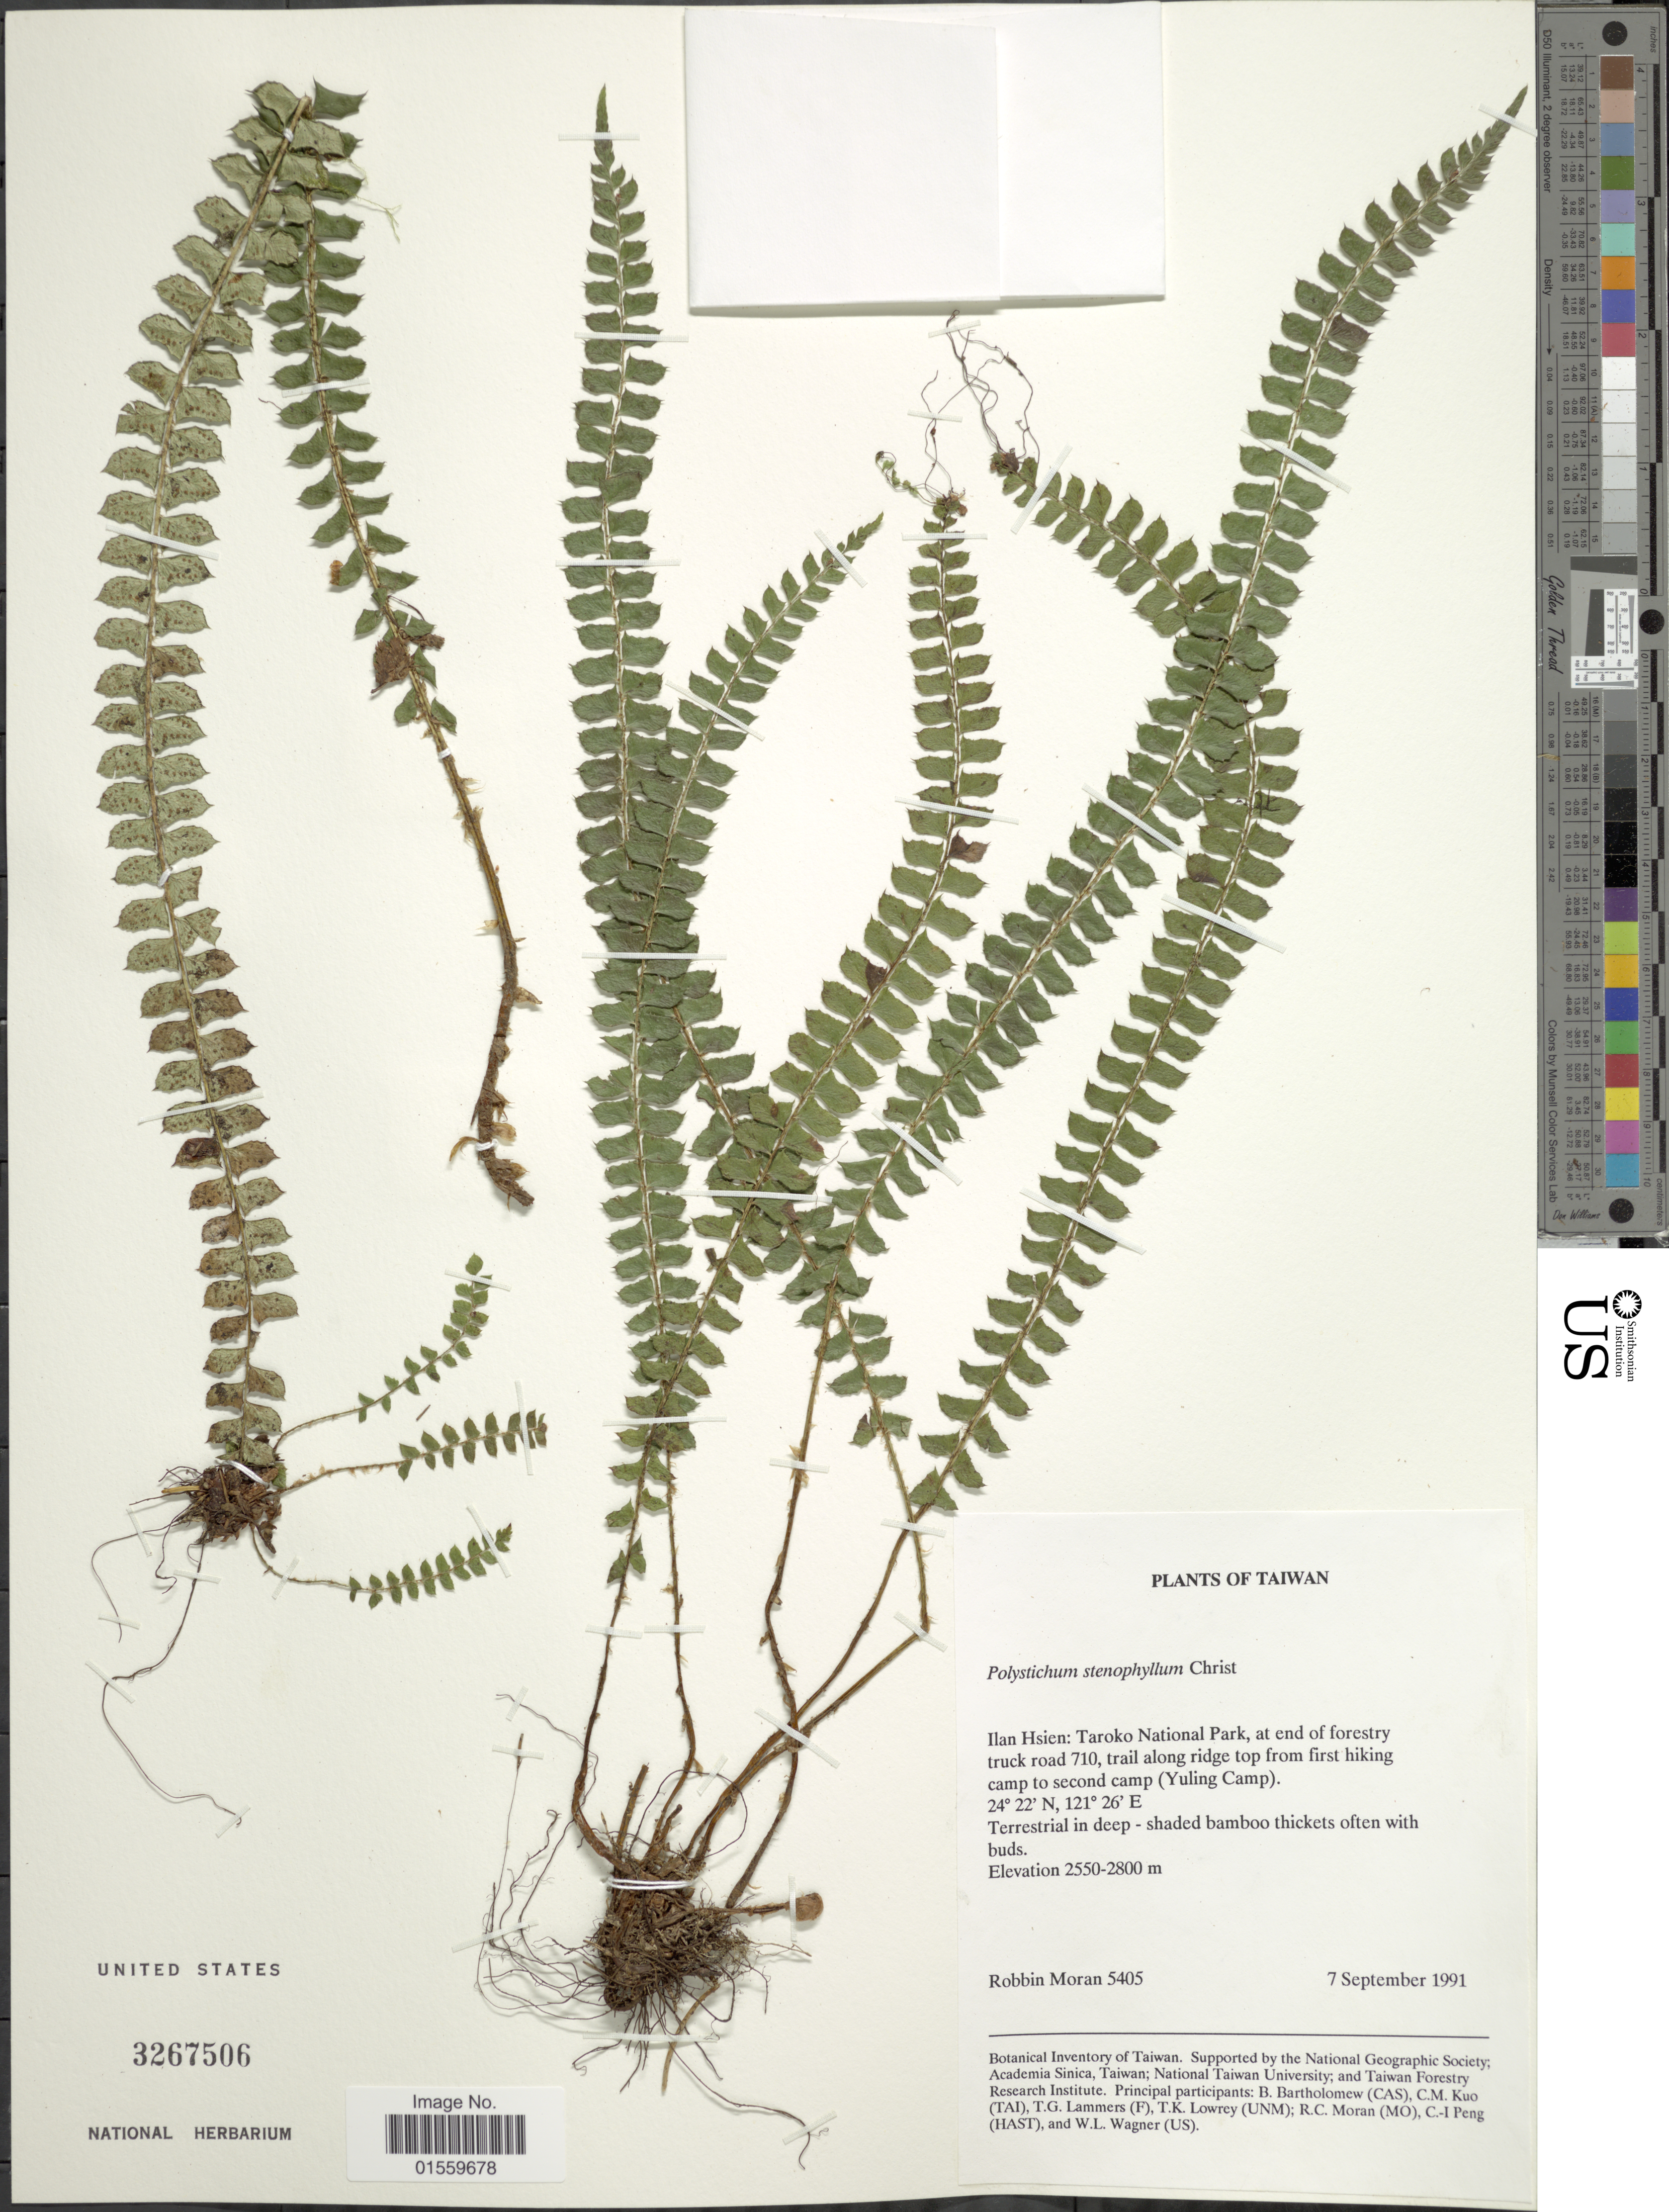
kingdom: Plantae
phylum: Tracheophyta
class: Polypodiopsida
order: Polypodiales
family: Dryopteridaceae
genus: Polystichum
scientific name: Polystichum stenophyllum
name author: Christ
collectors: R. C. Moran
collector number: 5405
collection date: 1991-09-07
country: Taiwan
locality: Ilan Hsien: Taroko National Park, at end of Forestry truck road 710, trail along ridge top from first hiking camp to second camp ( Yuling Camp).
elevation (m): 2550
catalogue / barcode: US 3267506